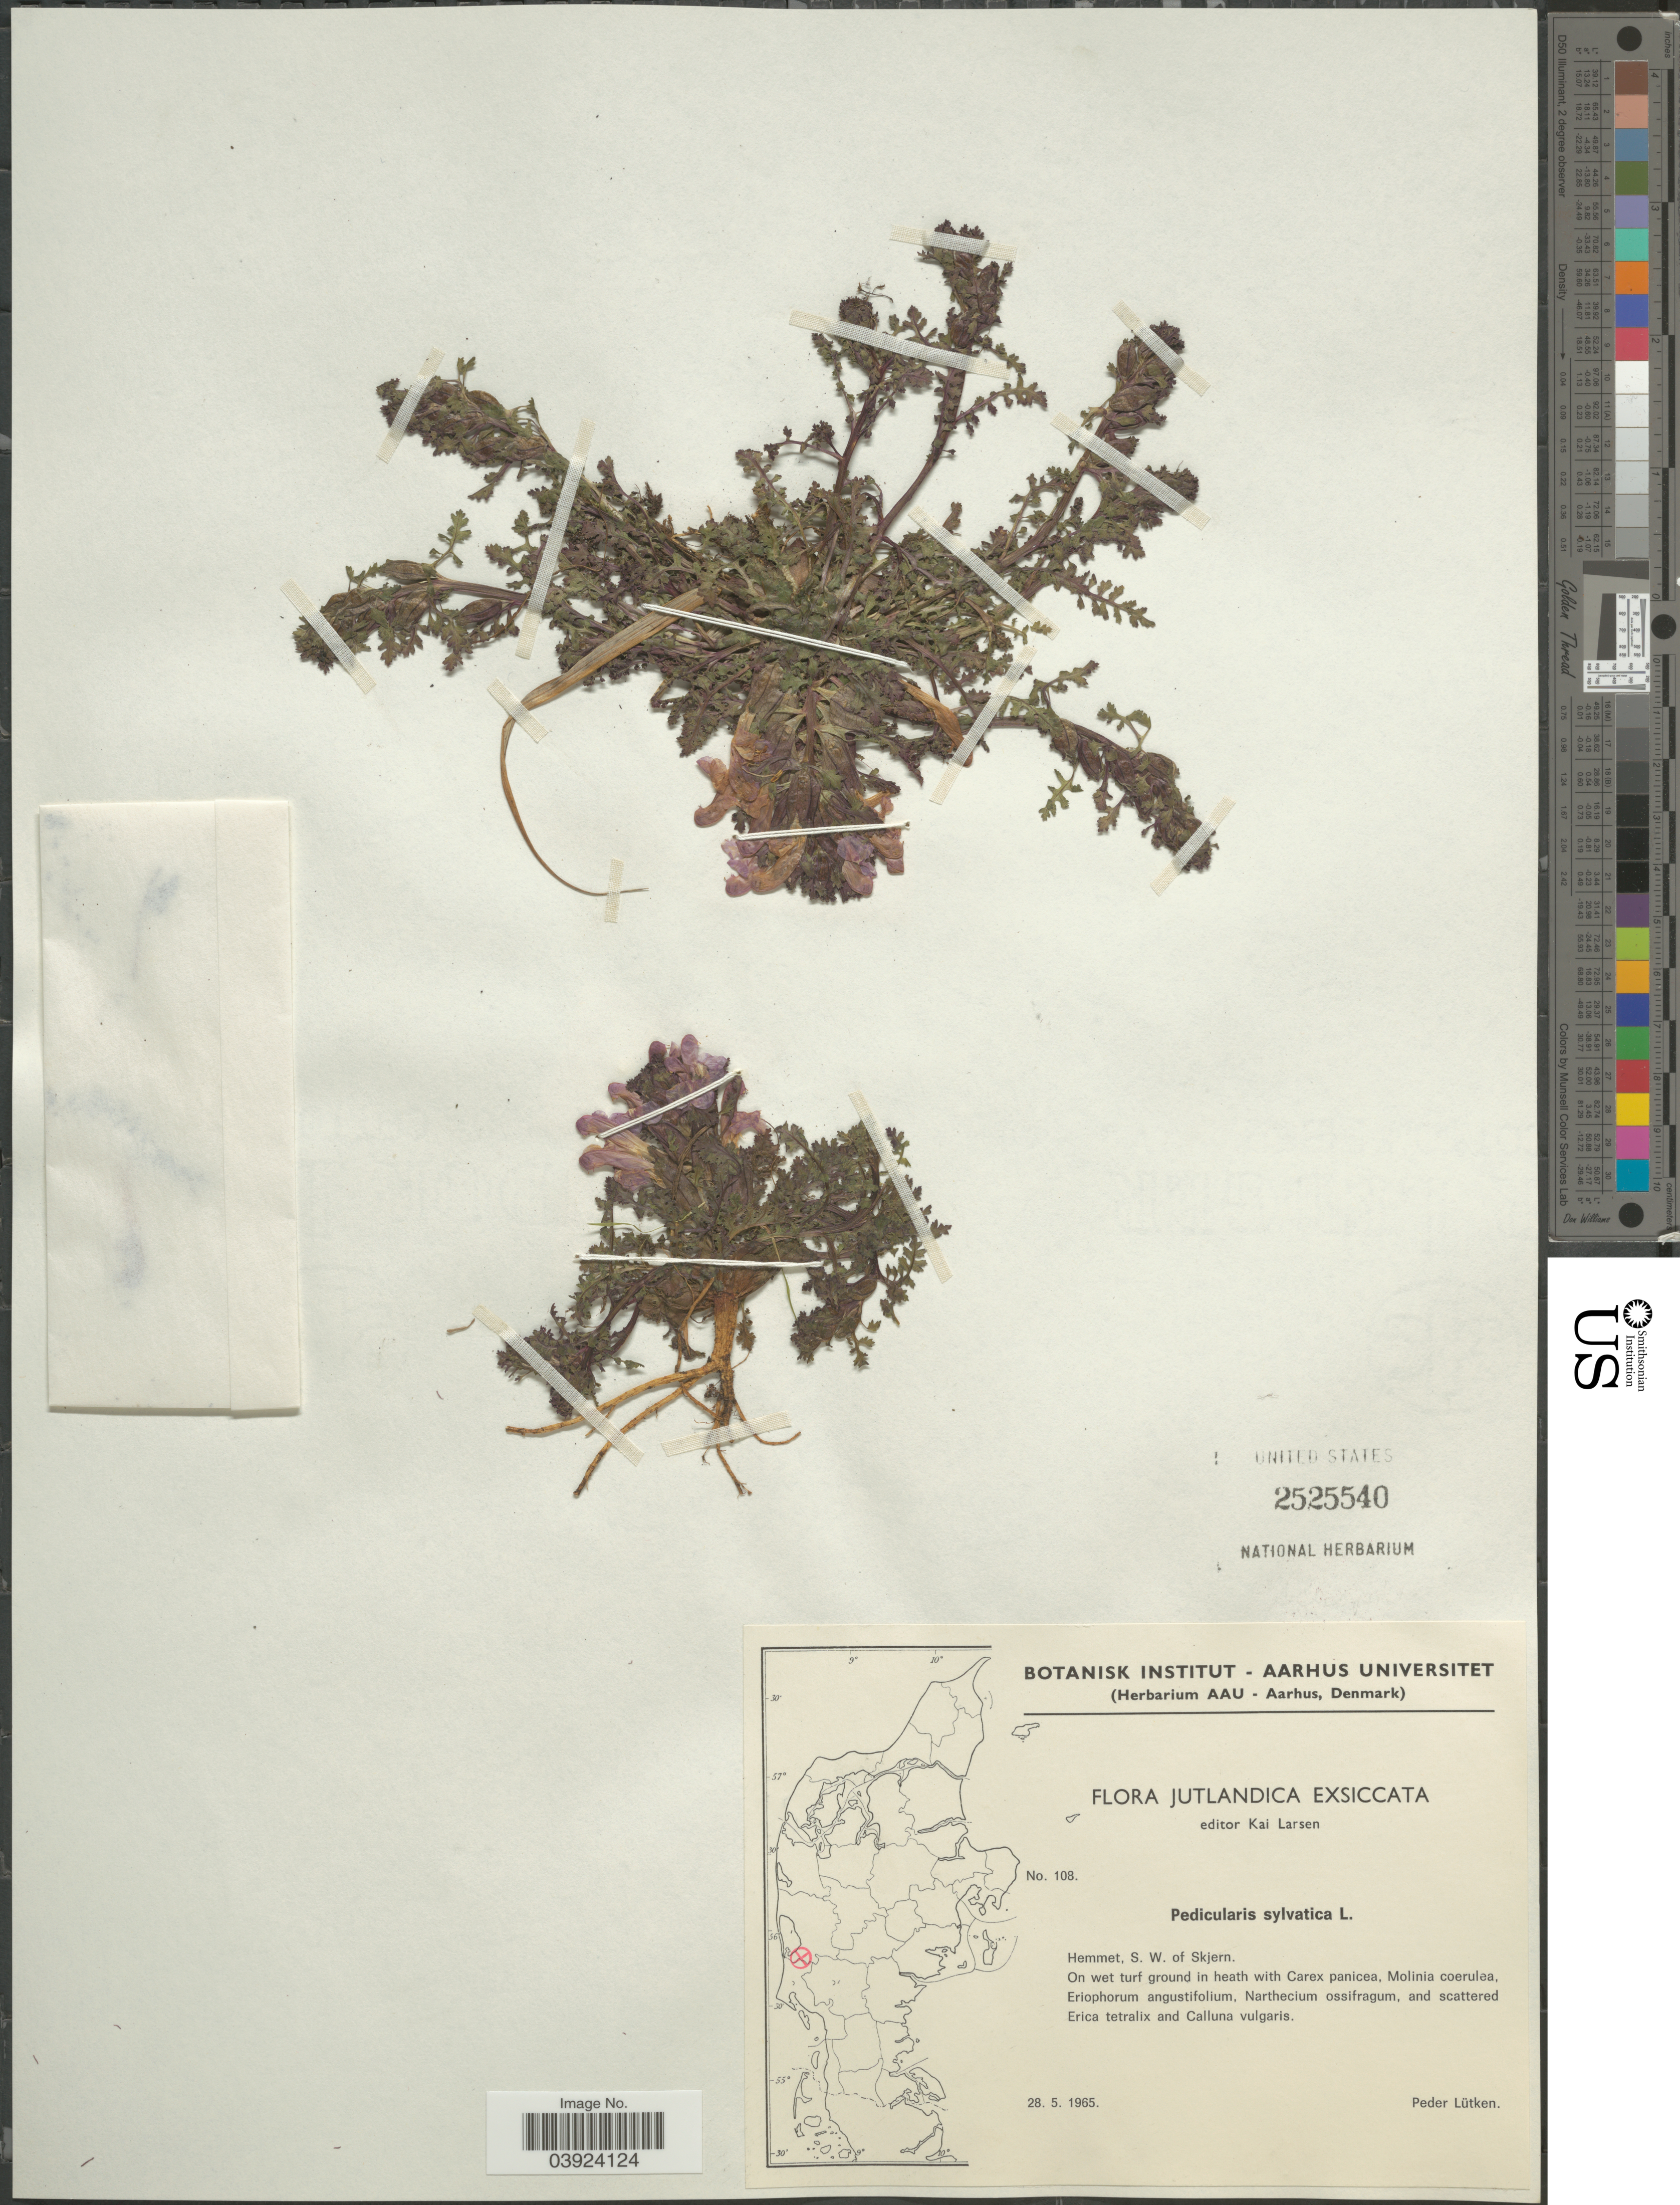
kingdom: Plantae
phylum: Tracheophyta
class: Magnoliopsida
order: Lamiales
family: Orobanchaceae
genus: Pedicularis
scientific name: Pedicularis sylvatica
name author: L.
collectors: P. Lütken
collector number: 108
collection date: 1965-05-28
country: Denmark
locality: Jutlandica. Hemmet, S.W. of Skjern.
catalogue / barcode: US 2525540